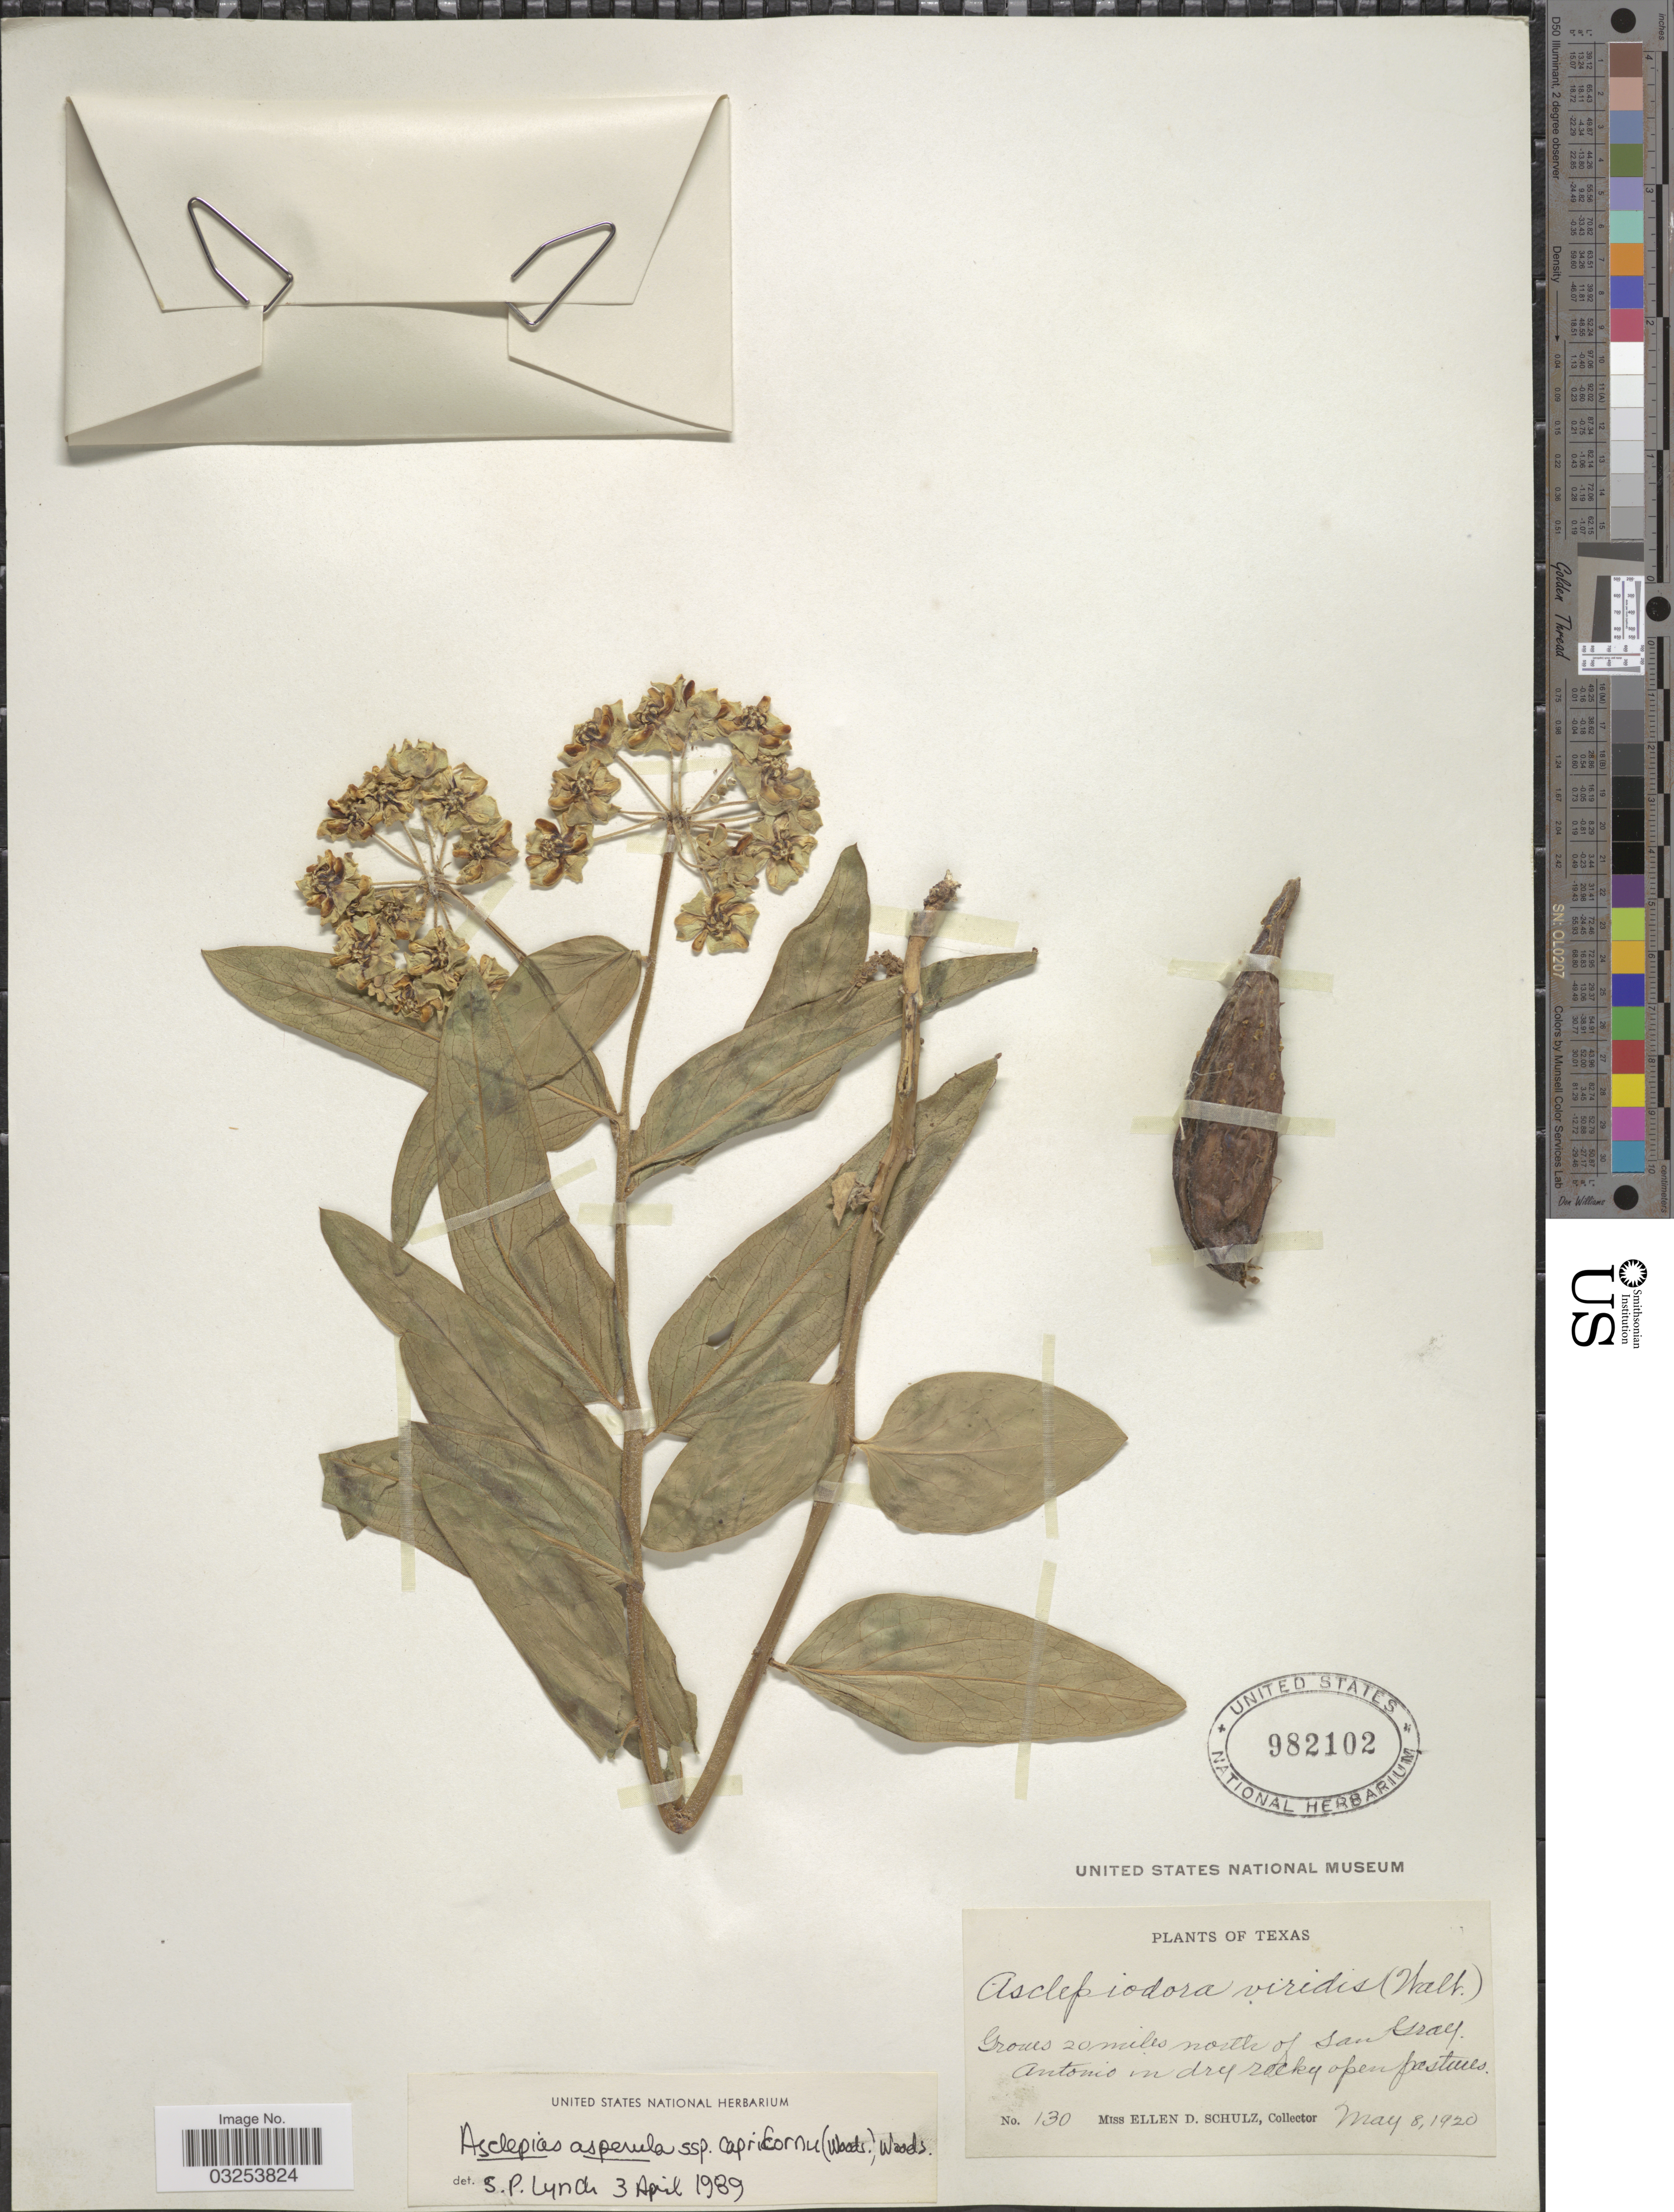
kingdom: Plantae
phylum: Tracheophyta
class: Magnoliopsida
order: Gentianales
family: Apocynaceae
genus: Asclepias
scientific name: Asclepias asperula subsp. capricornus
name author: Woodson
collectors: E. D. Schulz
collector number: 130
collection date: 1920-05-08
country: United States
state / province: Texas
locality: Groves 20 miles north of San Antonio.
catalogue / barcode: US 982102